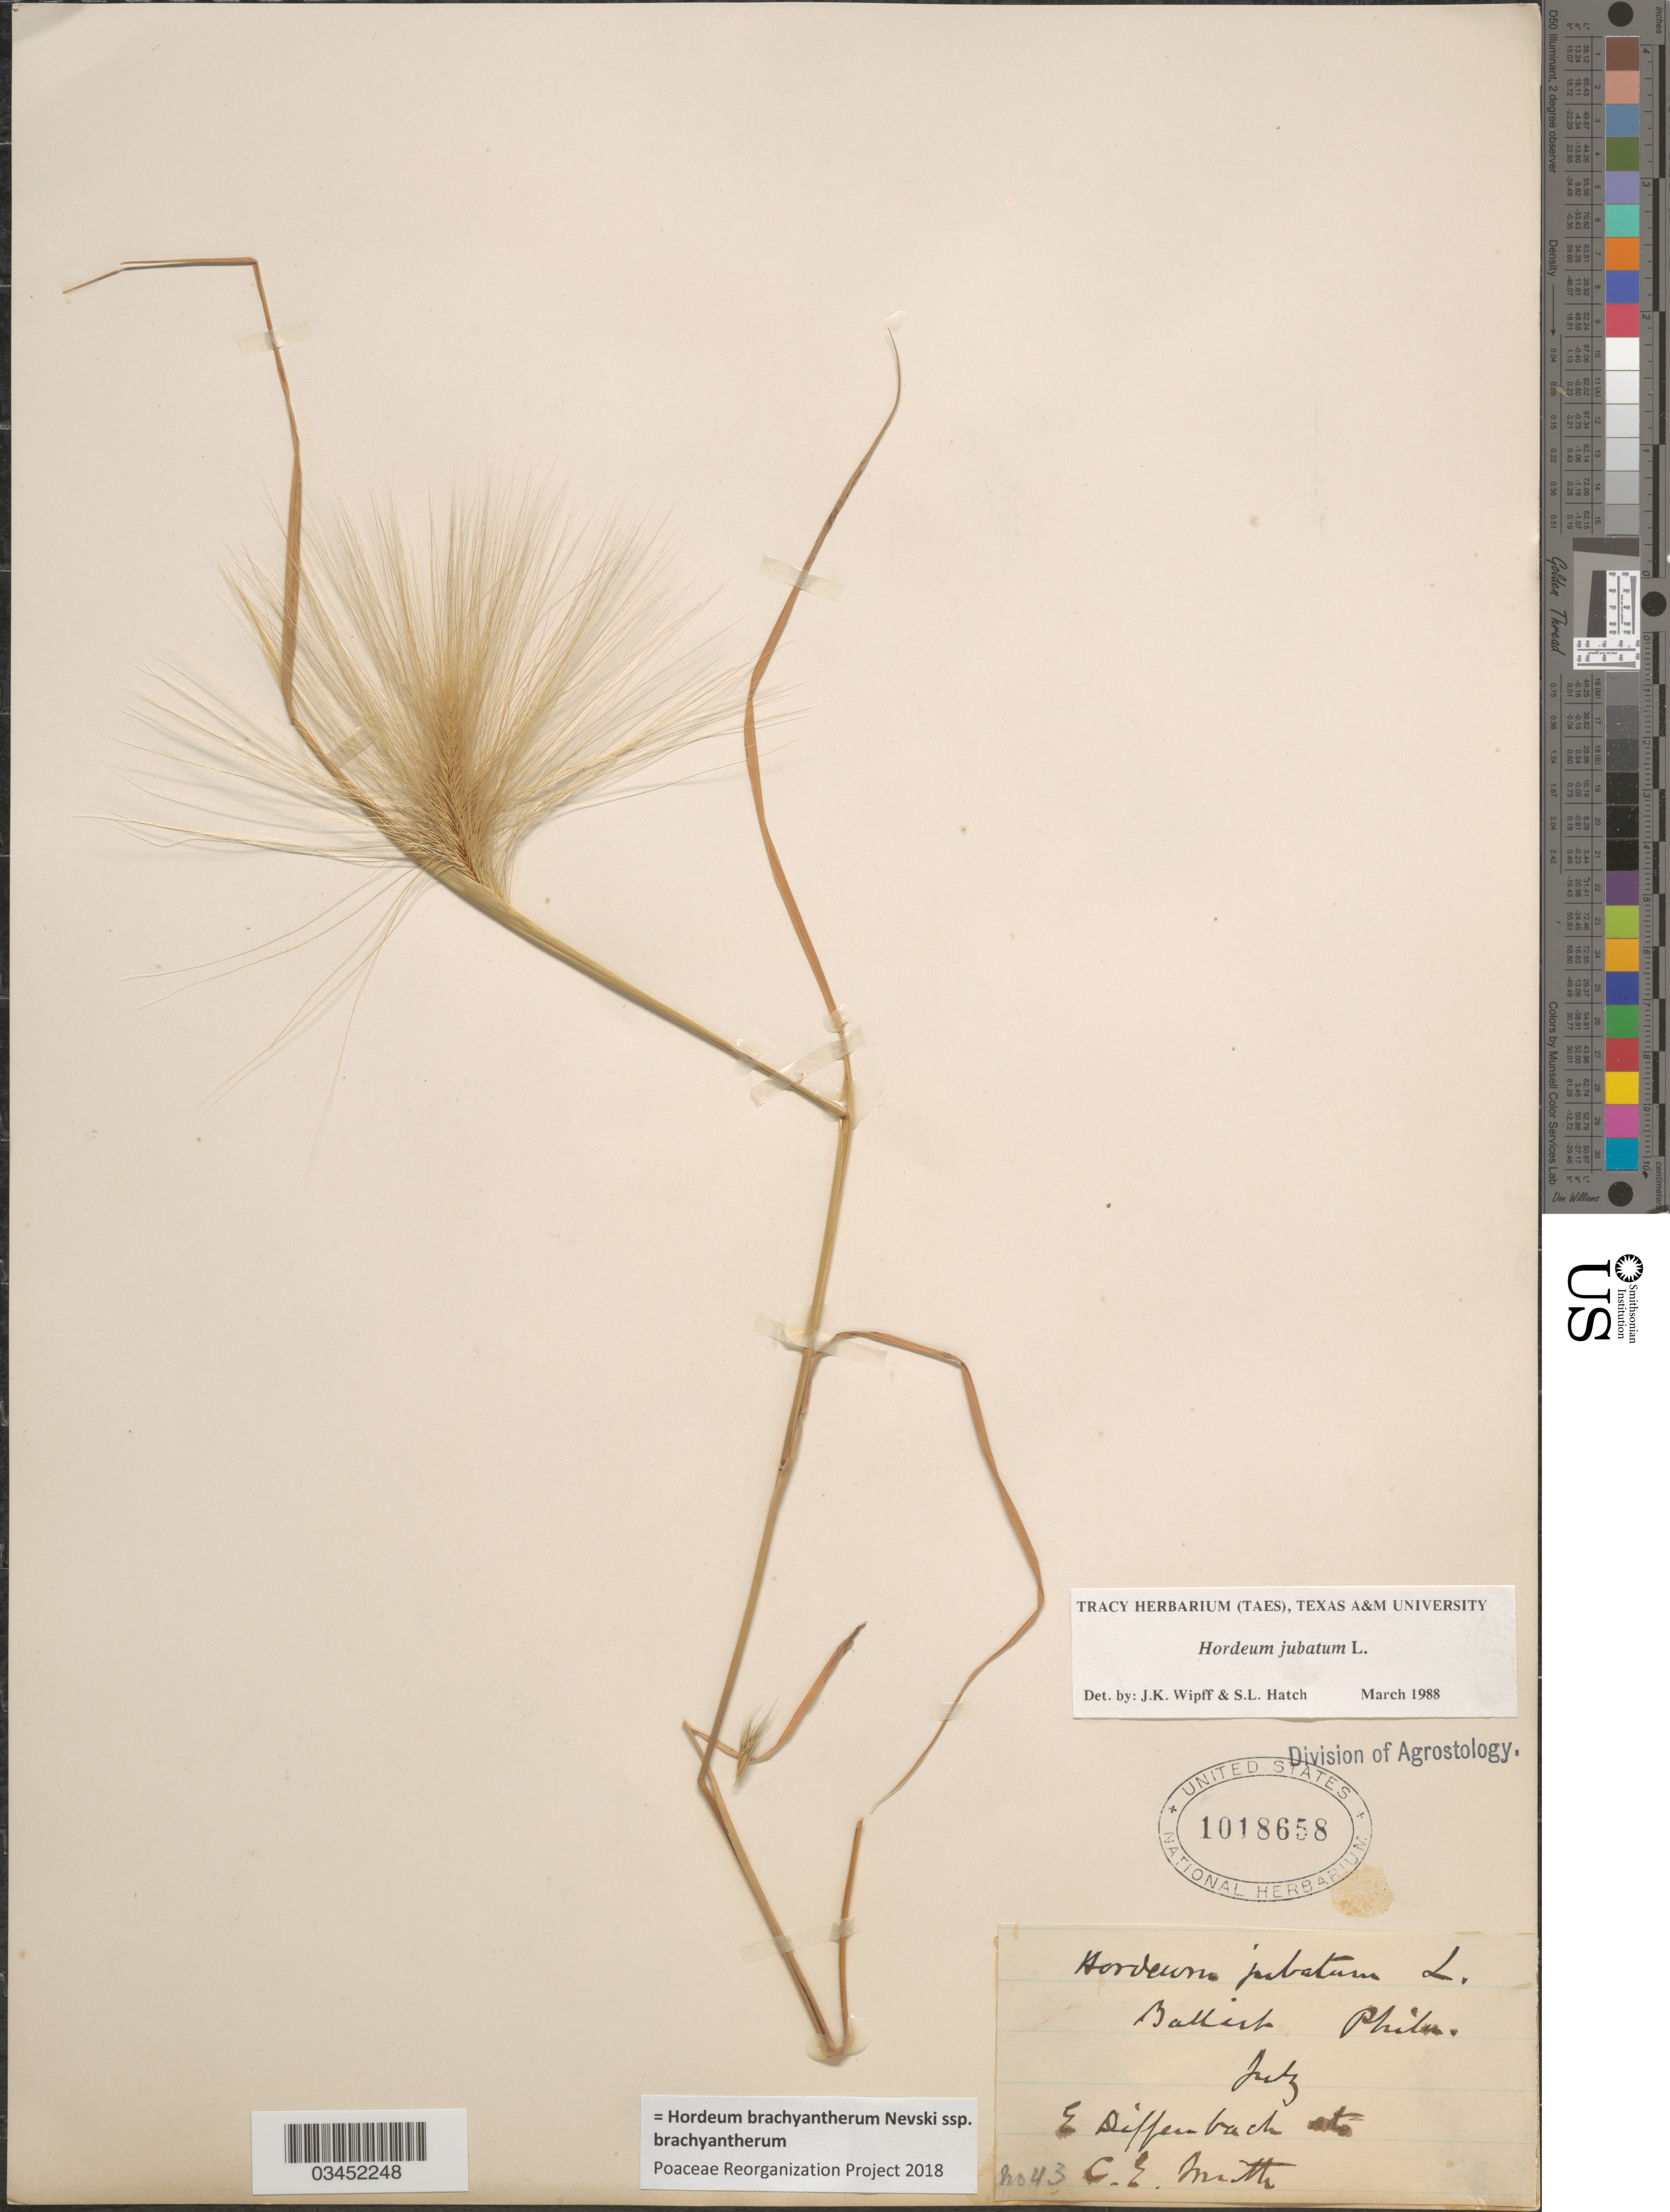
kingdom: Plantae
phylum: Tracheophyta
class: Liliopsida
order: Poales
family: Poaceae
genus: Hordeum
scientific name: Hordeum brachyantherum subsp. brachyantherum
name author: Nevski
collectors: C. E. Smith Jr.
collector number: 43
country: United States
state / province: Pennsylvania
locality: Ballast Phila.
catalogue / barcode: US 1018658